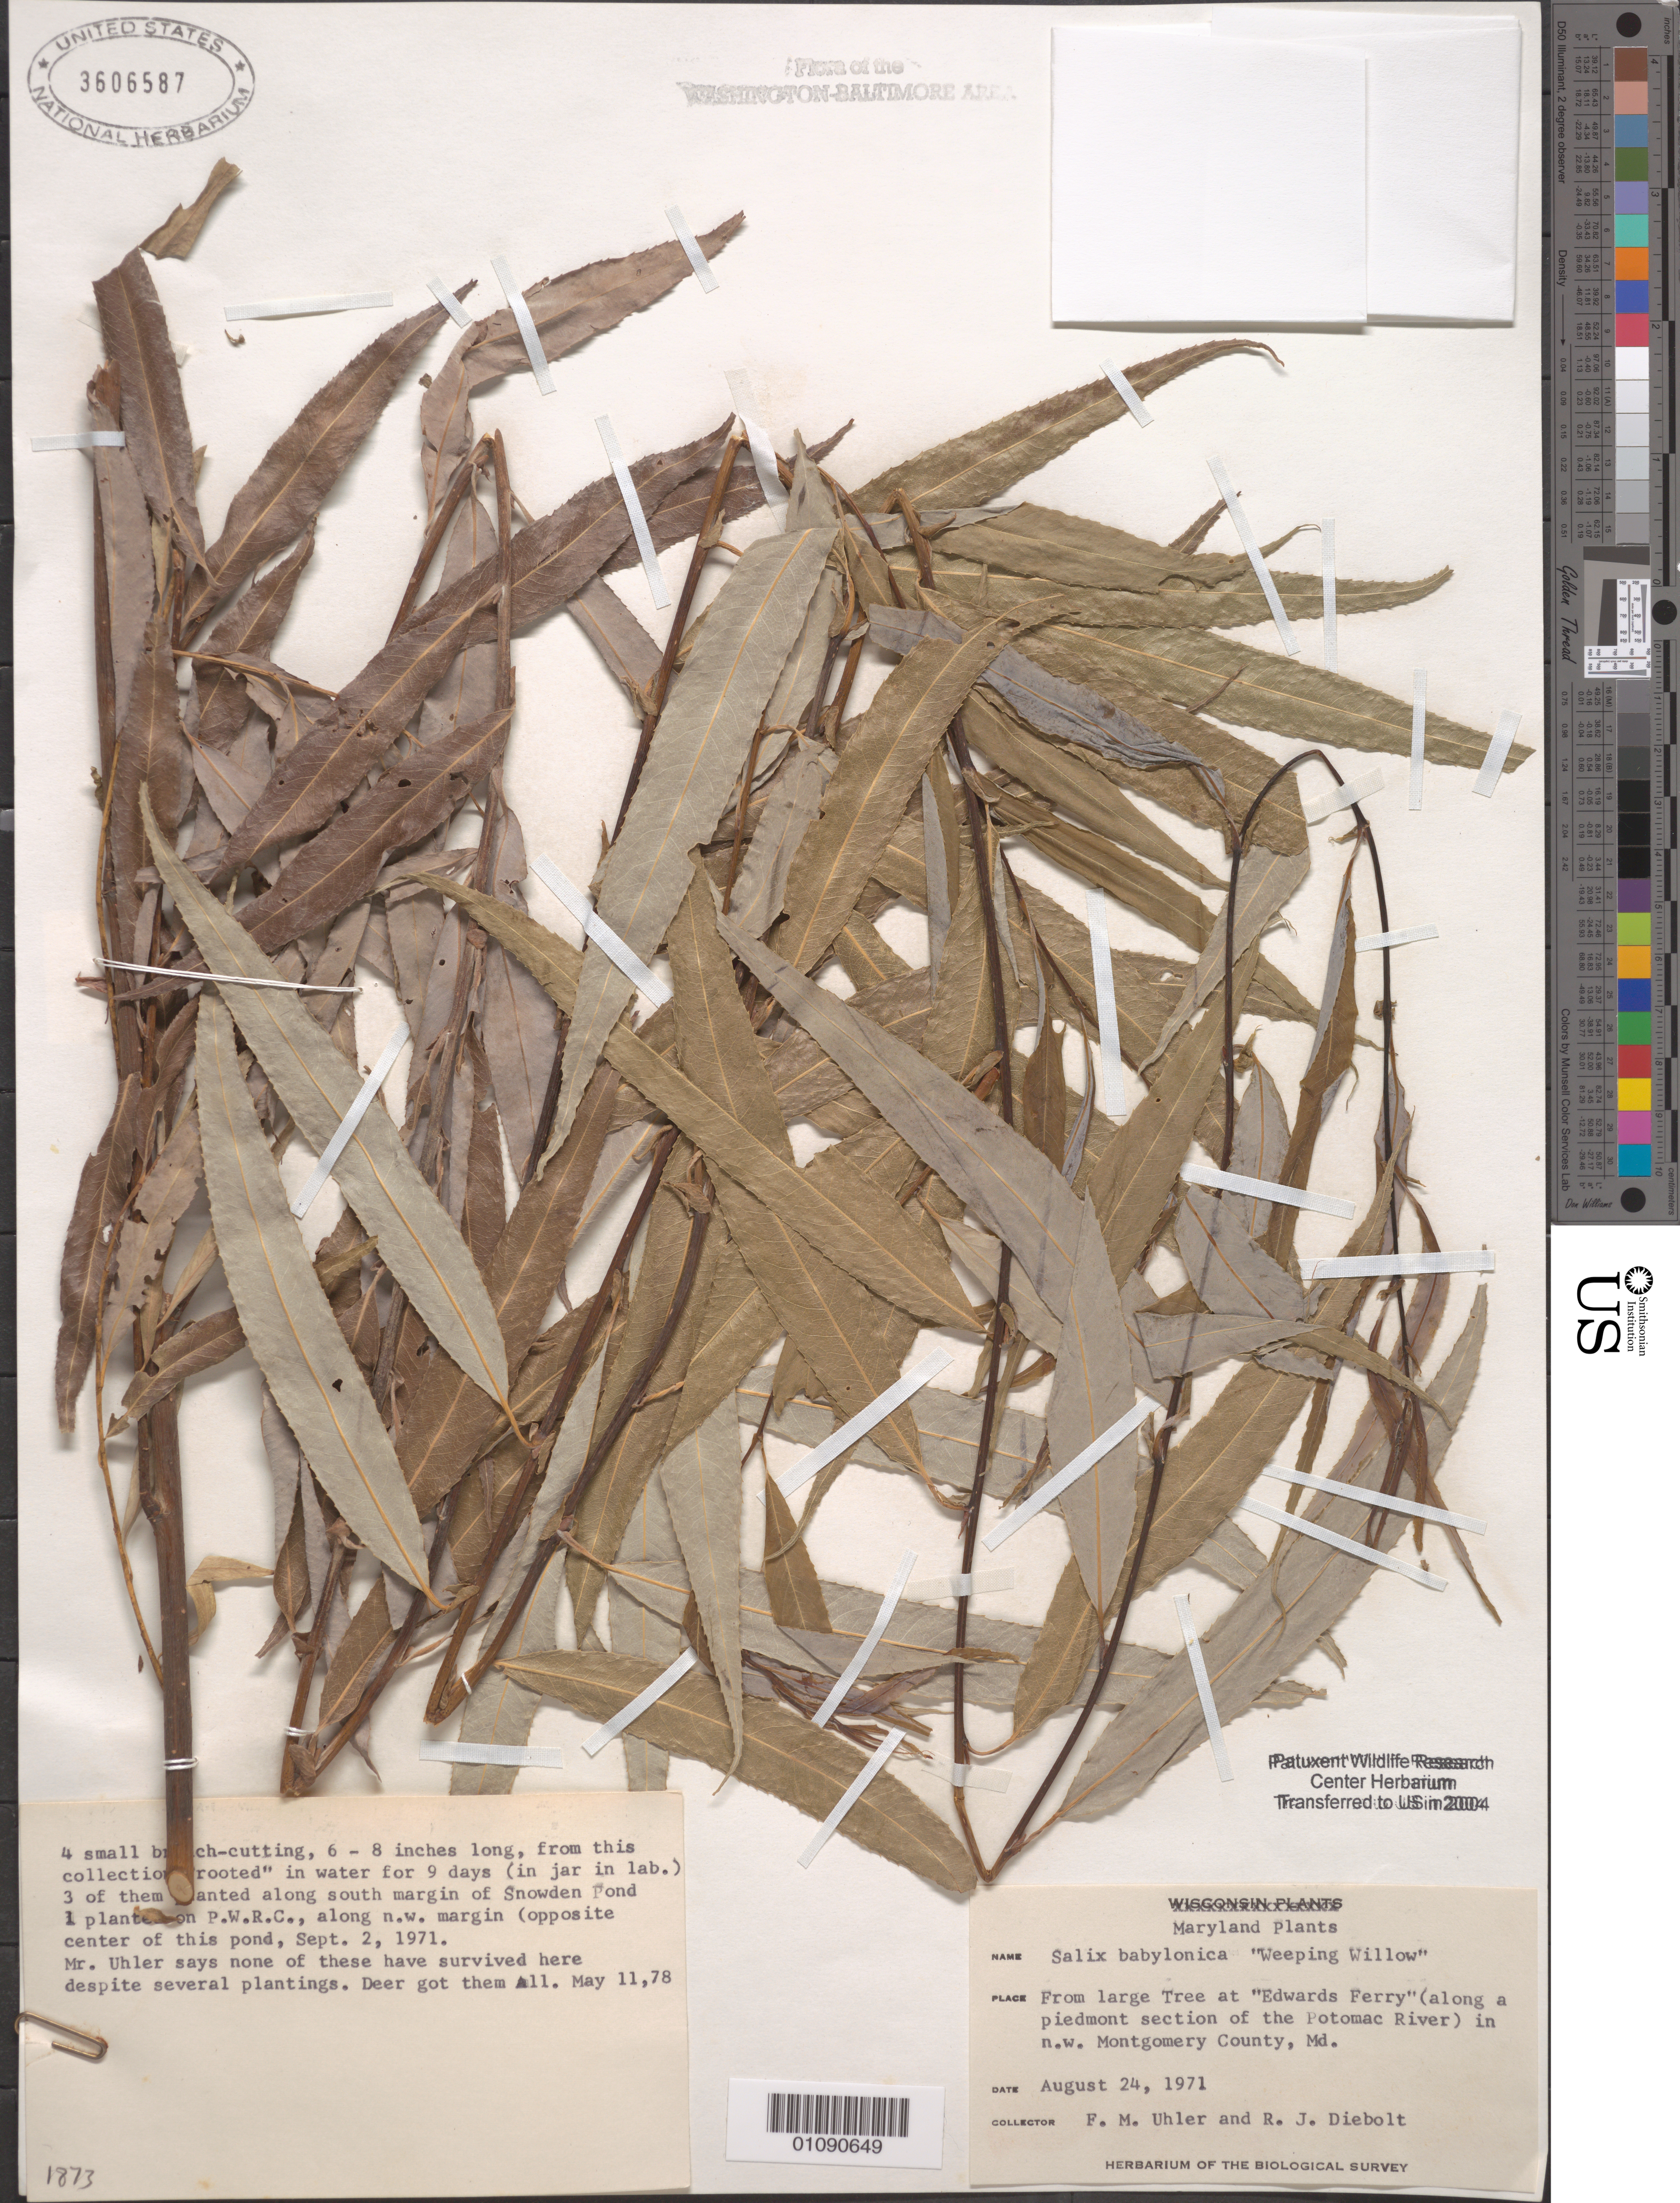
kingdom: Plantae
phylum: Tracheophyta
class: Magnoliopsida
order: Malpighiales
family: Salicaceae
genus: Salix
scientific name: Salix babylonica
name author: L.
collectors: F. M. Uhler & R. Diebolt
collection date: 1971-08-24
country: United States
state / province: Maryland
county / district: Montgomery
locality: At "Edwards Ferry" (along a piedmont section of the Potomac River).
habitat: large tree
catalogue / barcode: US 3606587